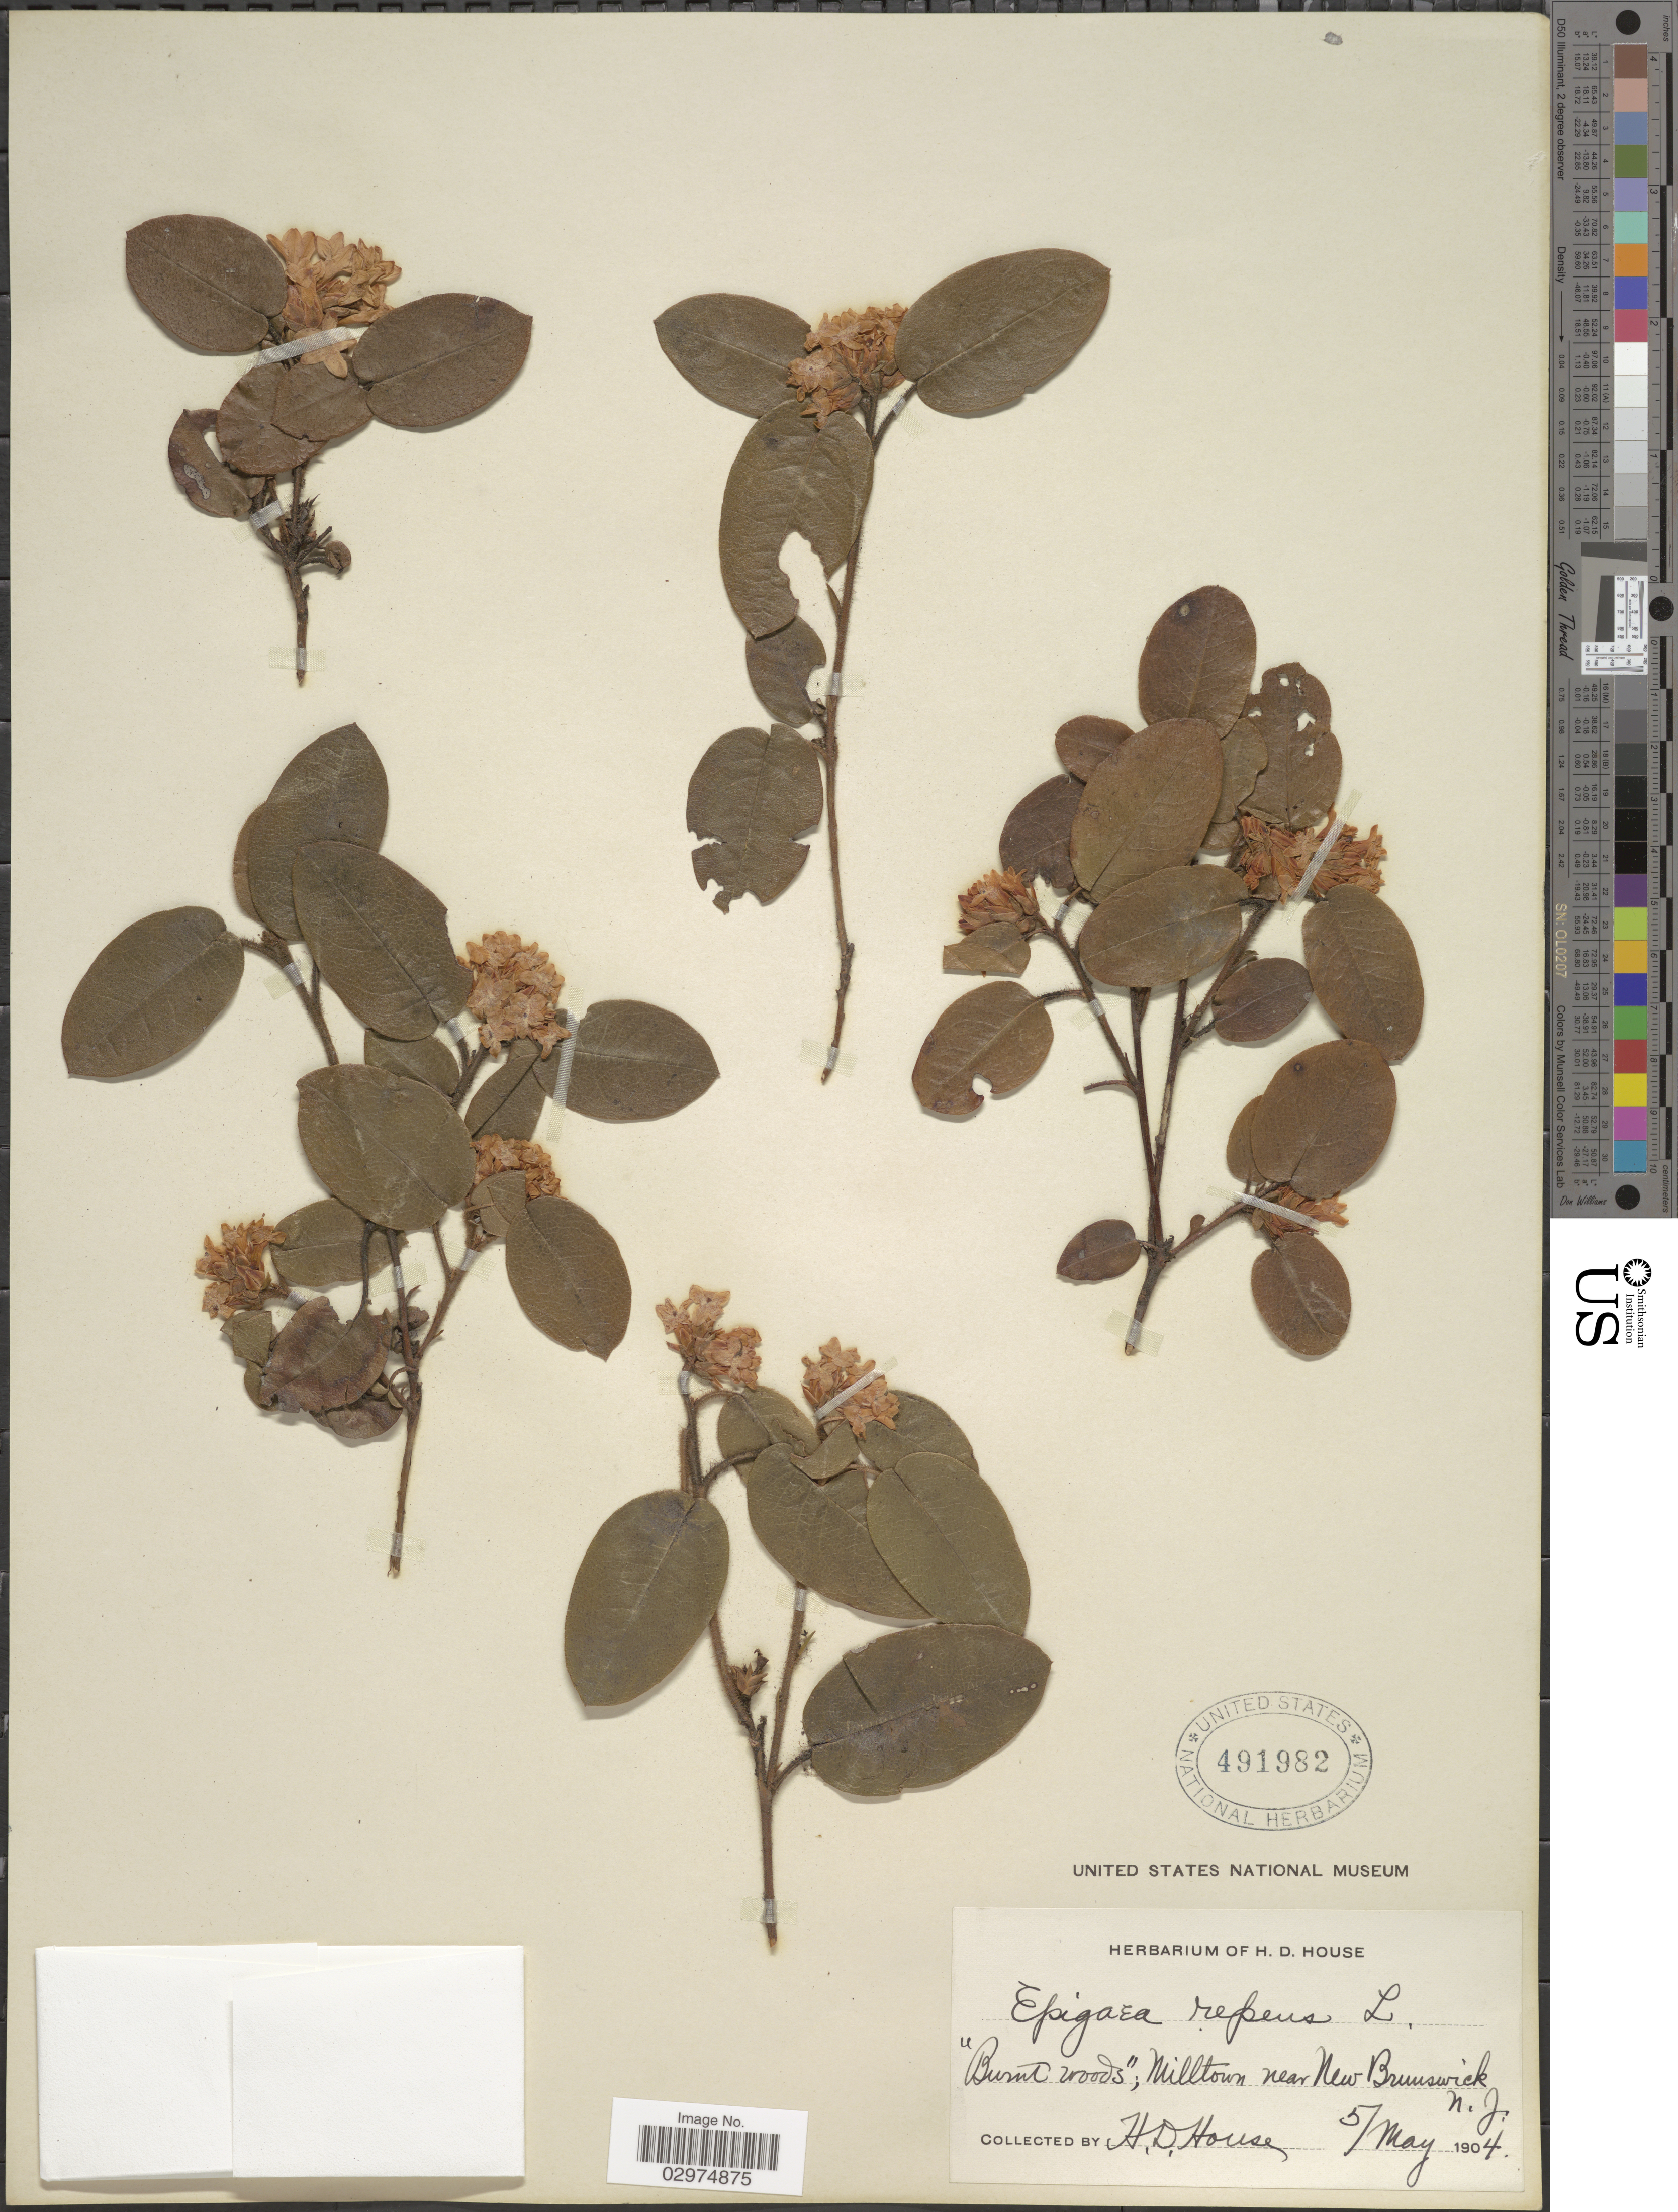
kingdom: Plantae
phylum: Tracheophyta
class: Magnoliopsida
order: Ericales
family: Ericaceae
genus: Epigaea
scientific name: Epigaea repens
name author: L.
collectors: H. D. House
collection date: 1904-05-05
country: United States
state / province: New Jersey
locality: Burnt Woods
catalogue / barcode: US 491982